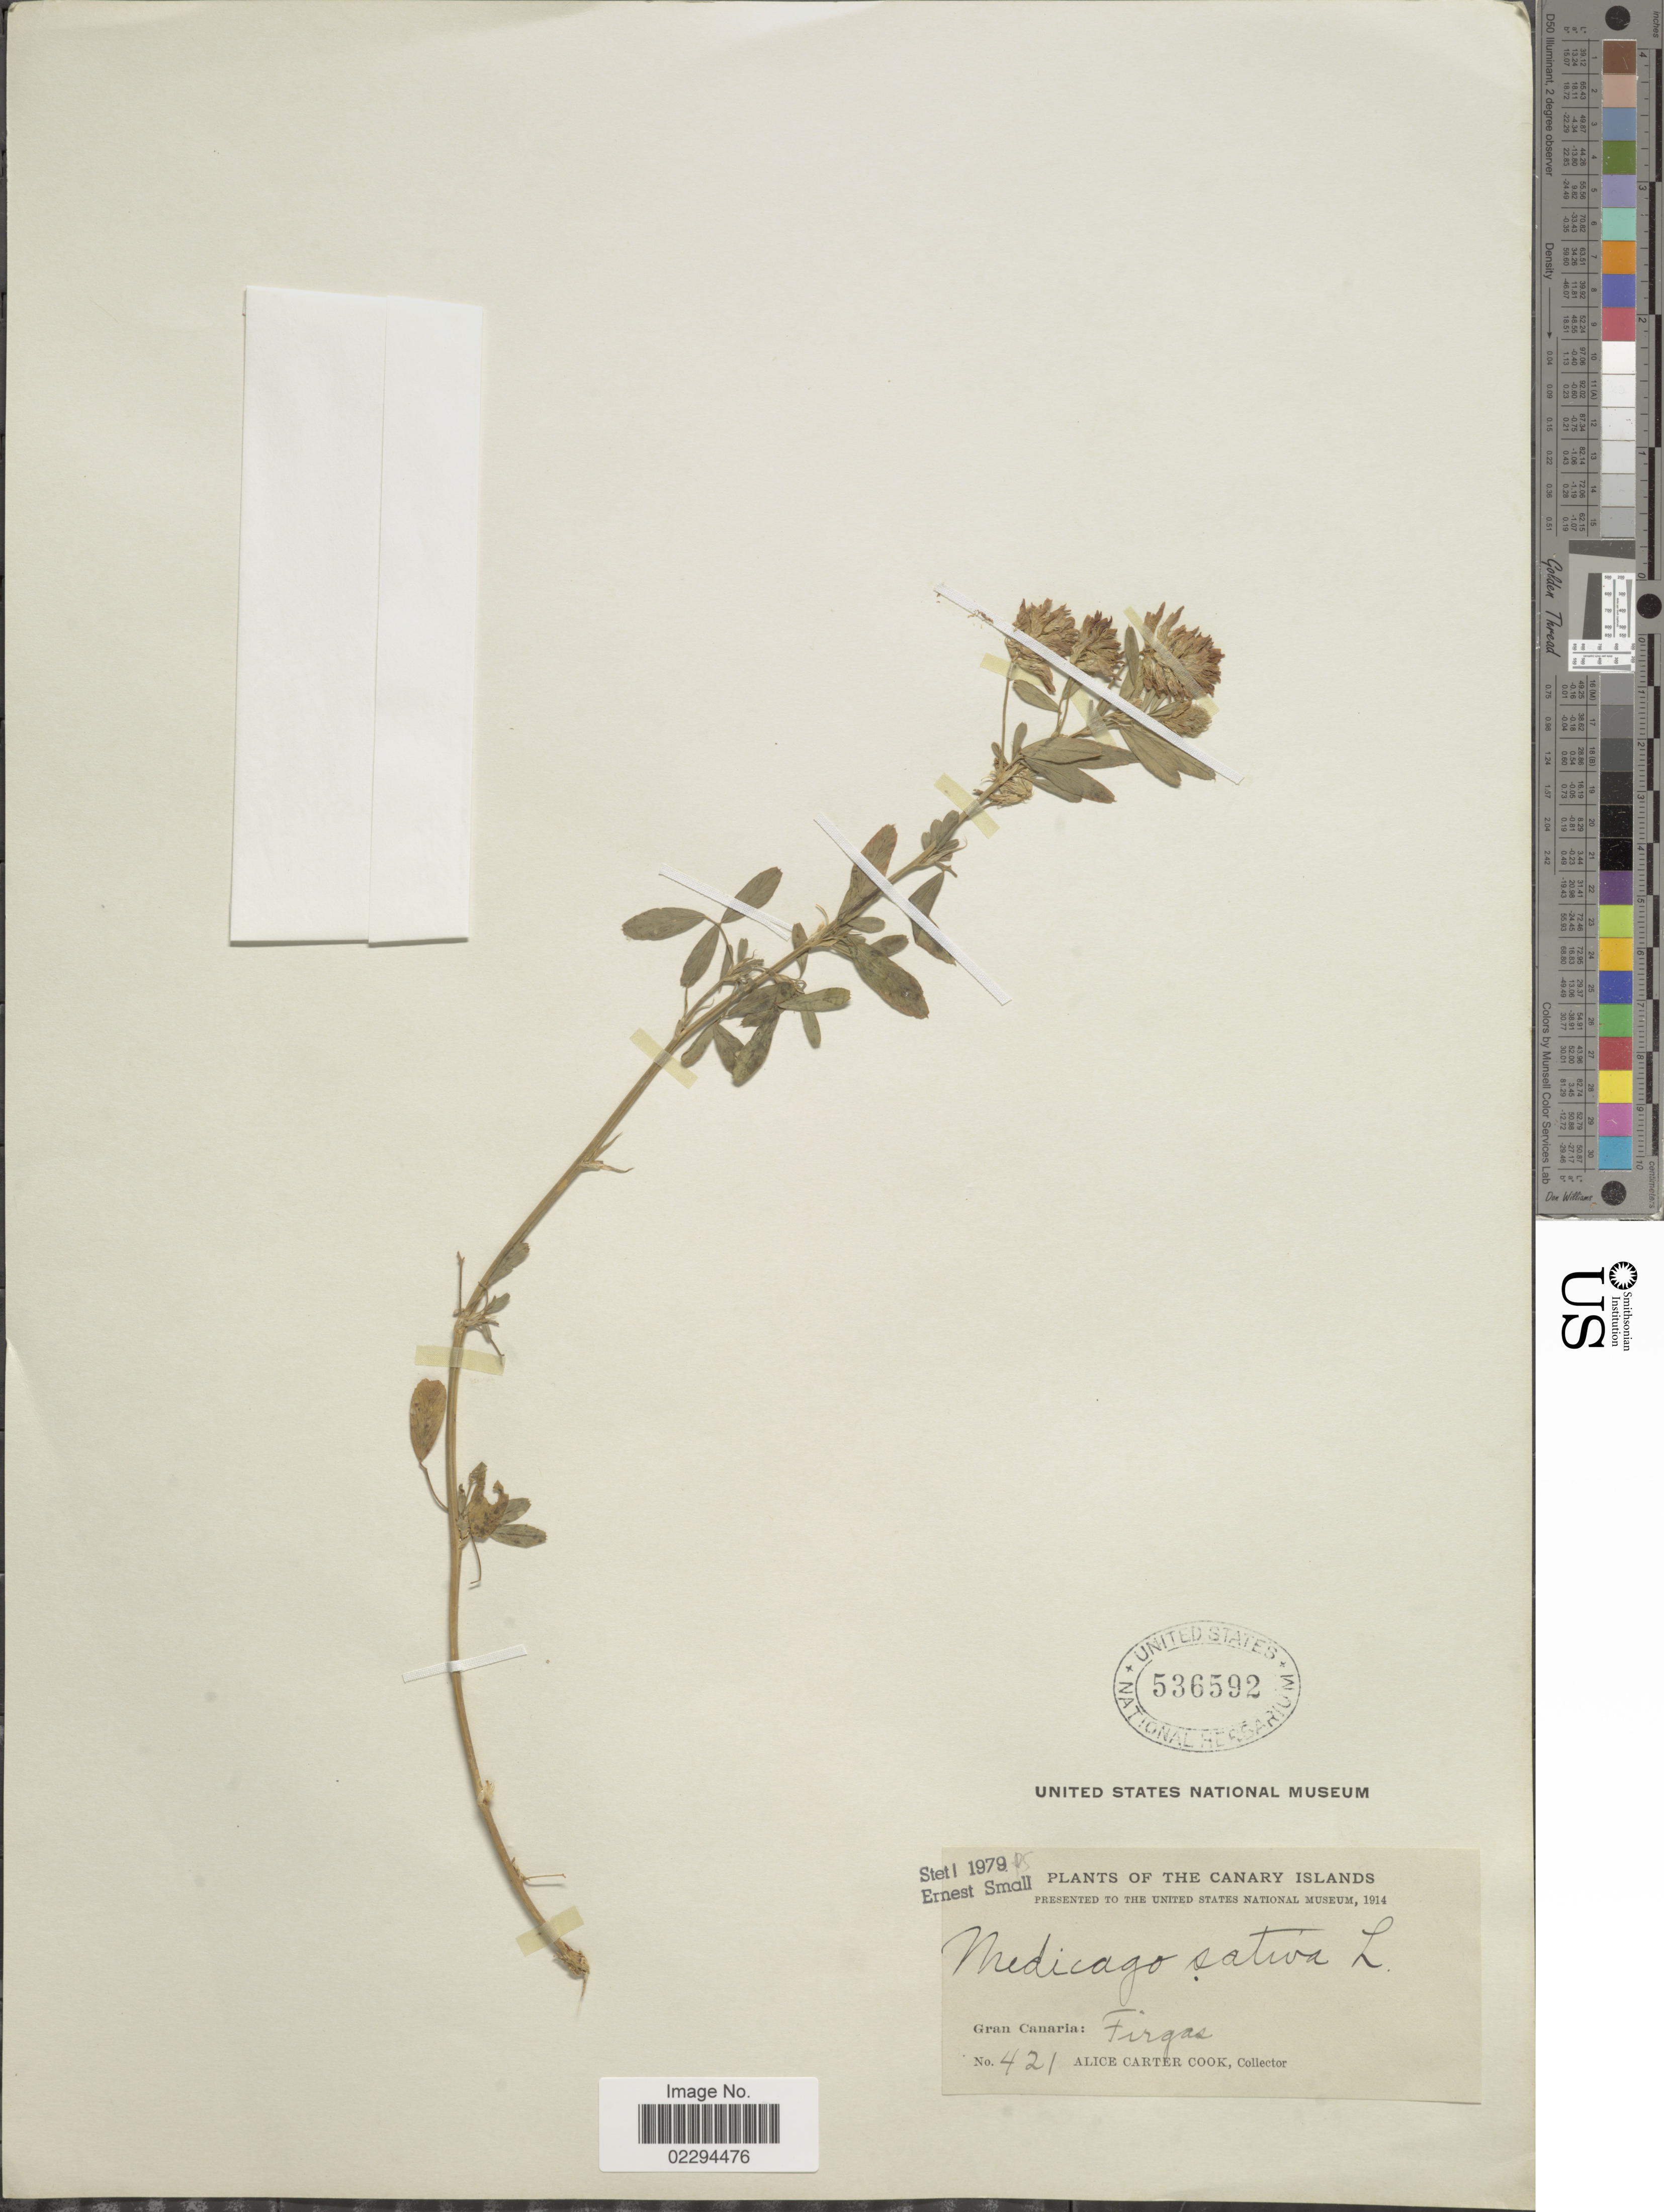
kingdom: Plantae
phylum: Tracheophyta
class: Magnoliopsida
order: Fabales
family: Fabaceae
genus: Medicago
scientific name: Medicago sativa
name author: L.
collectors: Alice C. Cook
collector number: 421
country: Spain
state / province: Canarias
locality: Canary Islands. Gran Canaria: Firgas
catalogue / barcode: US 536592